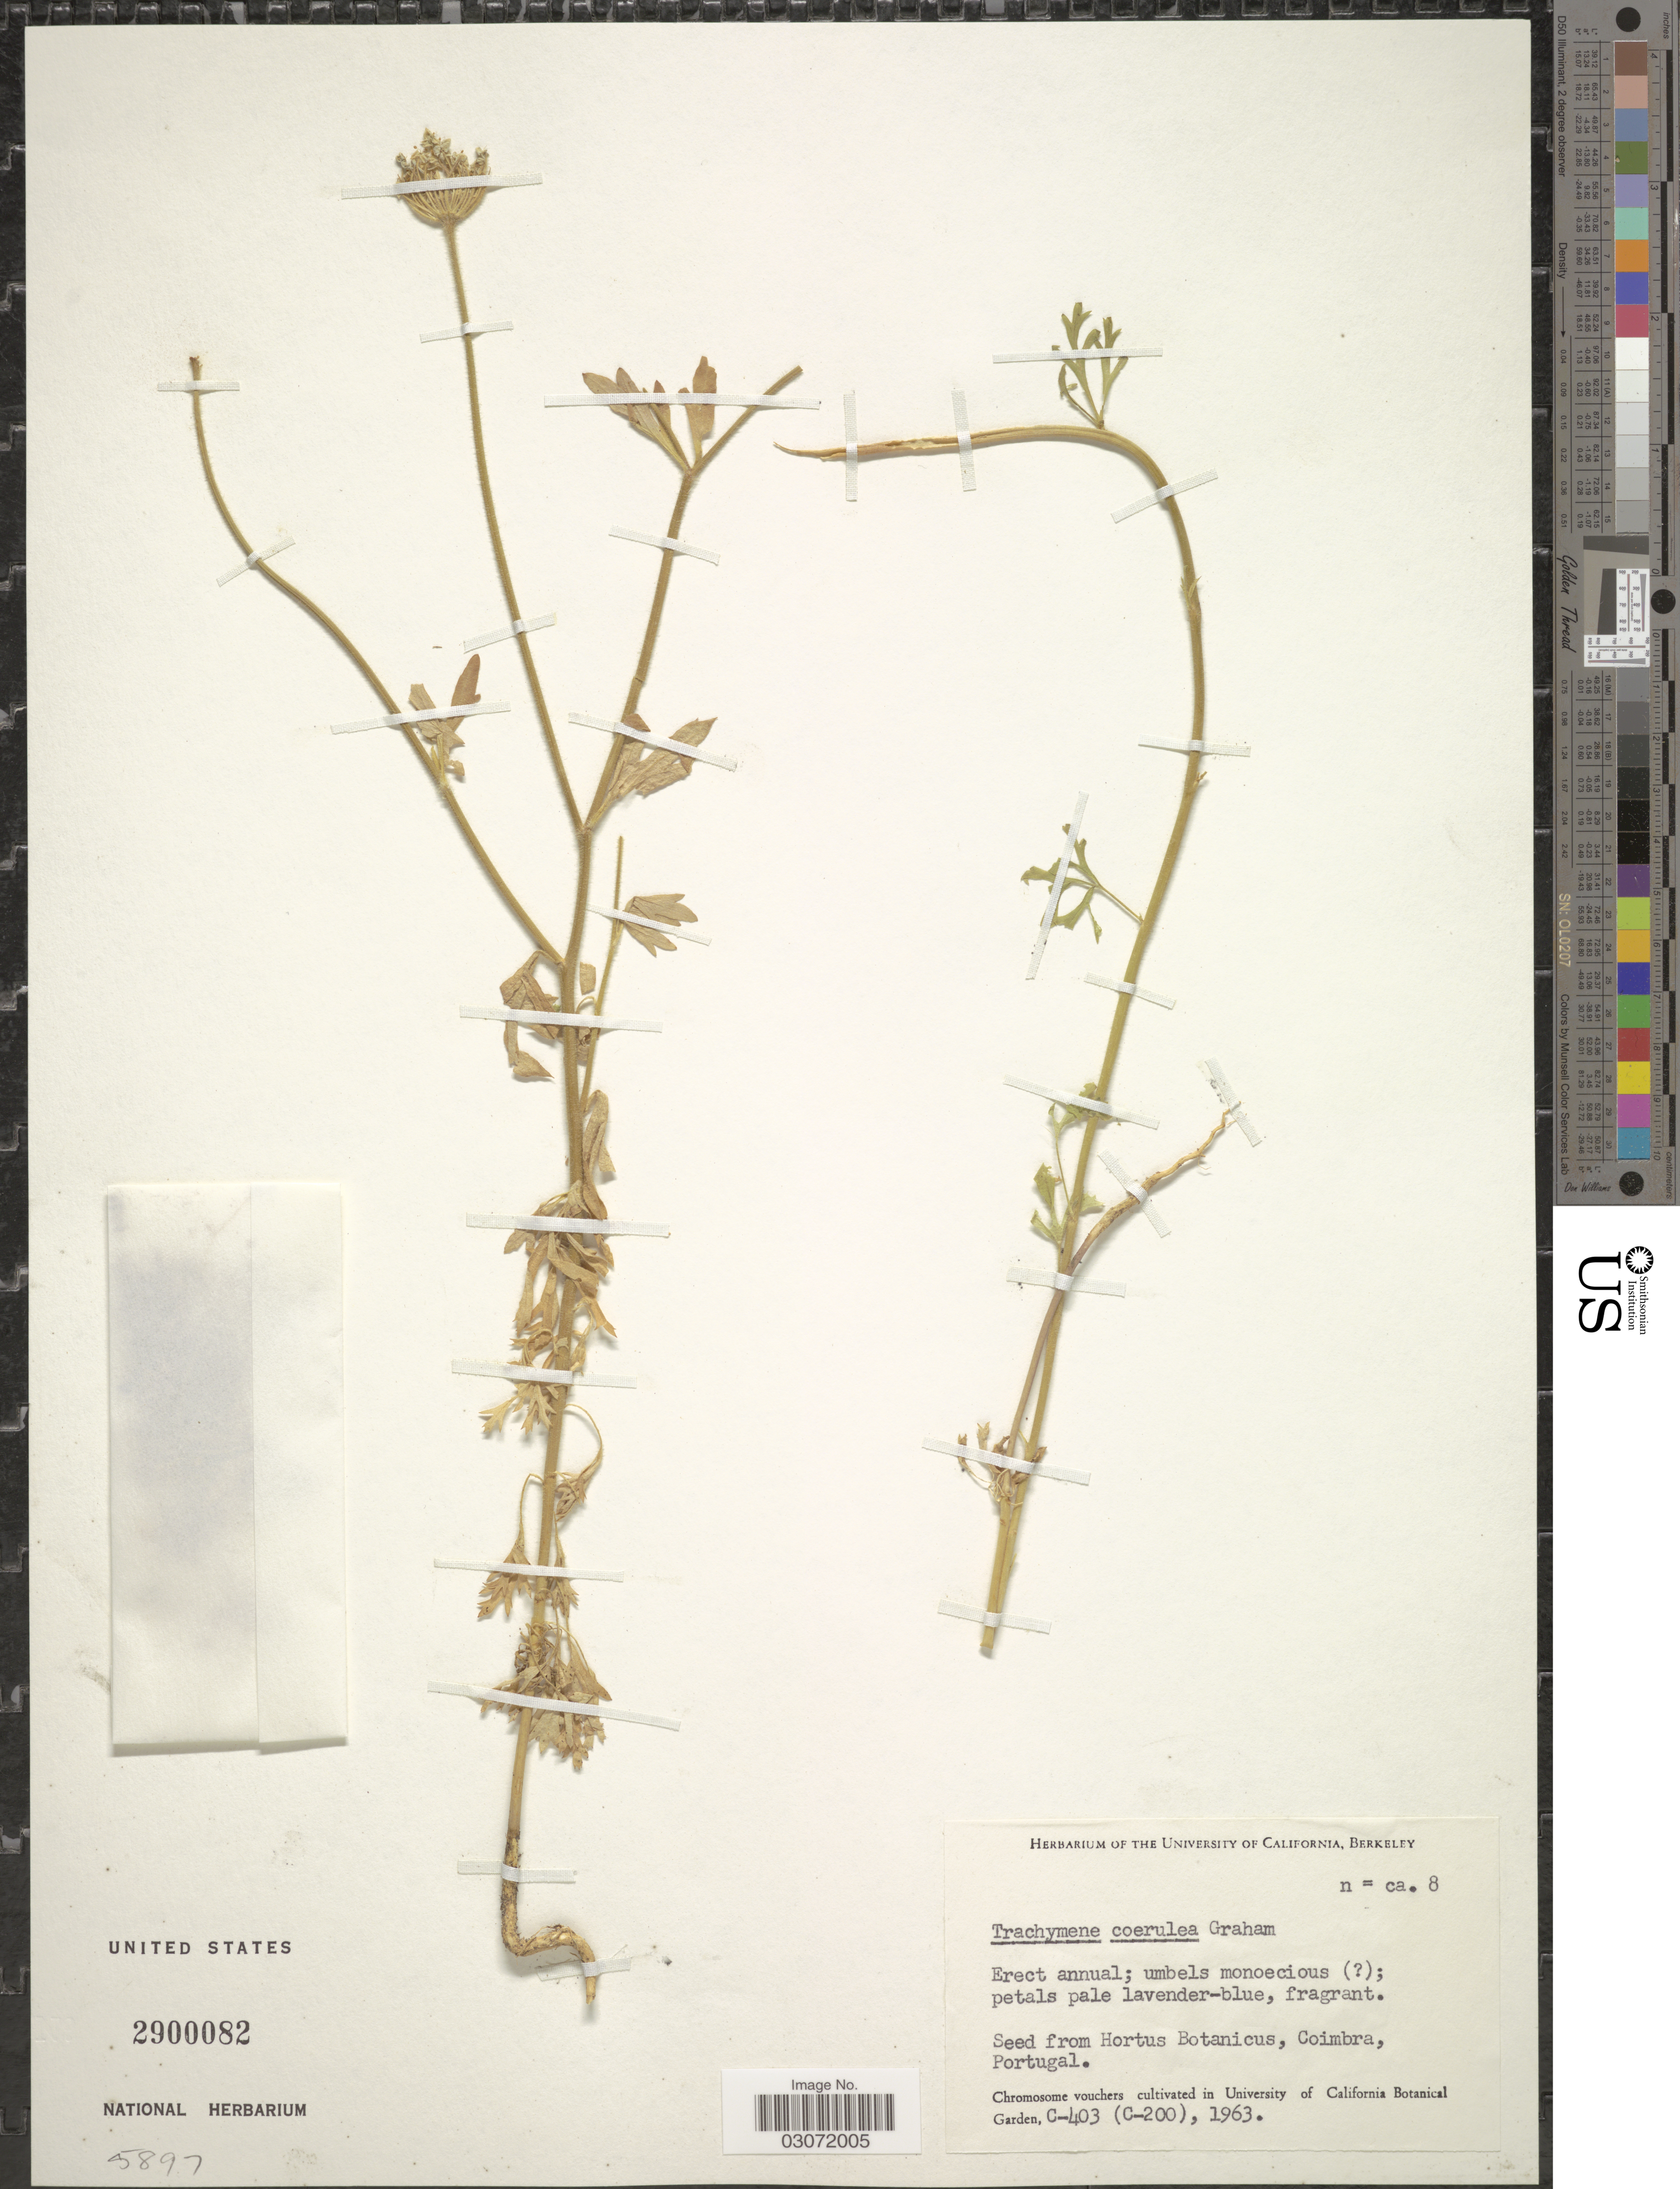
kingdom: Plantae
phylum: Tracheophyta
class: Magnoliopsida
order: Apiales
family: Araliaceae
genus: Trachymene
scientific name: Trachymene coerulea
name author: Graham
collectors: ex herb. Univ. of California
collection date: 1963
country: United States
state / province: California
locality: In University of California Botanical Garden, C-403 (C-200) [unsure placement]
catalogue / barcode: US 2900082